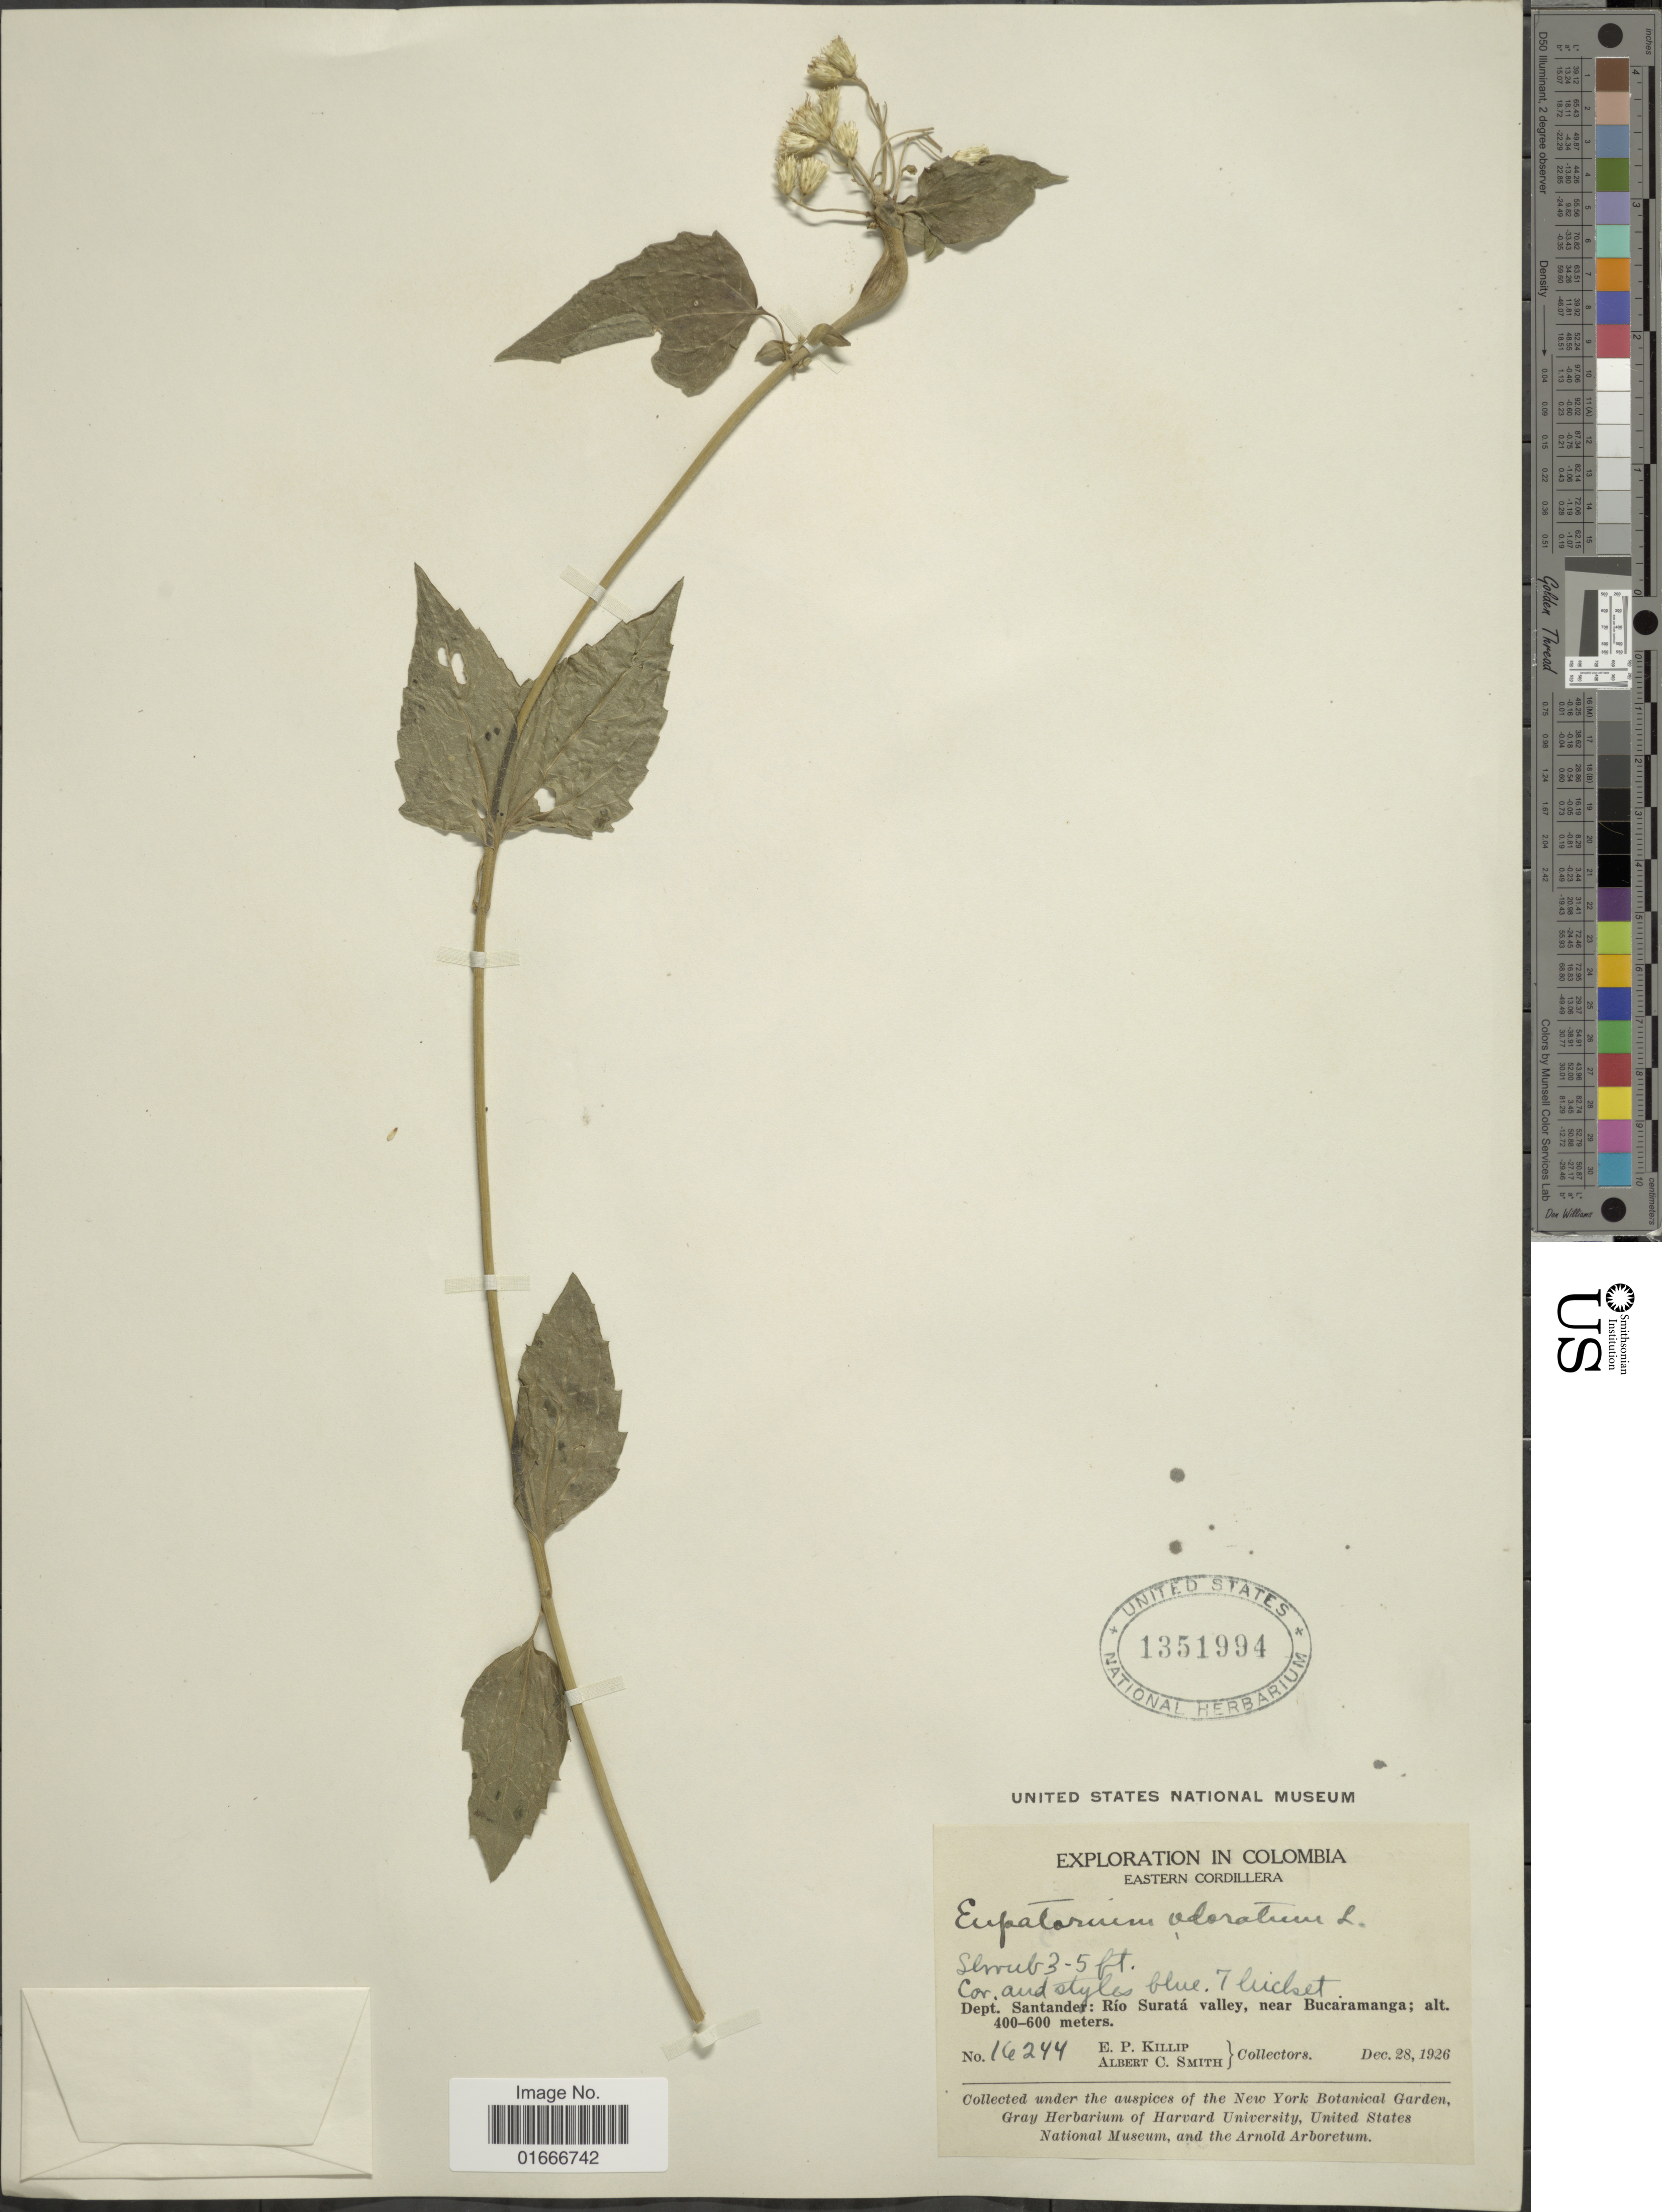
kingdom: Plantae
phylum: Tracheophyta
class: Magnoliopsida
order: Asterales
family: Asteraceae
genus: Chromolaena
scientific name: Chromolaena odorata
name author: (L.) R.M. King & H. Rob.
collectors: E. P. Killip & A. C. Smith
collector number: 16244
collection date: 1926-12-28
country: Colombia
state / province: Santander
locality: Eastern Cordillera, Rio Surata valley, near Bucaramanga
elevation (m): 400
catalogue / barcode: US 1351994